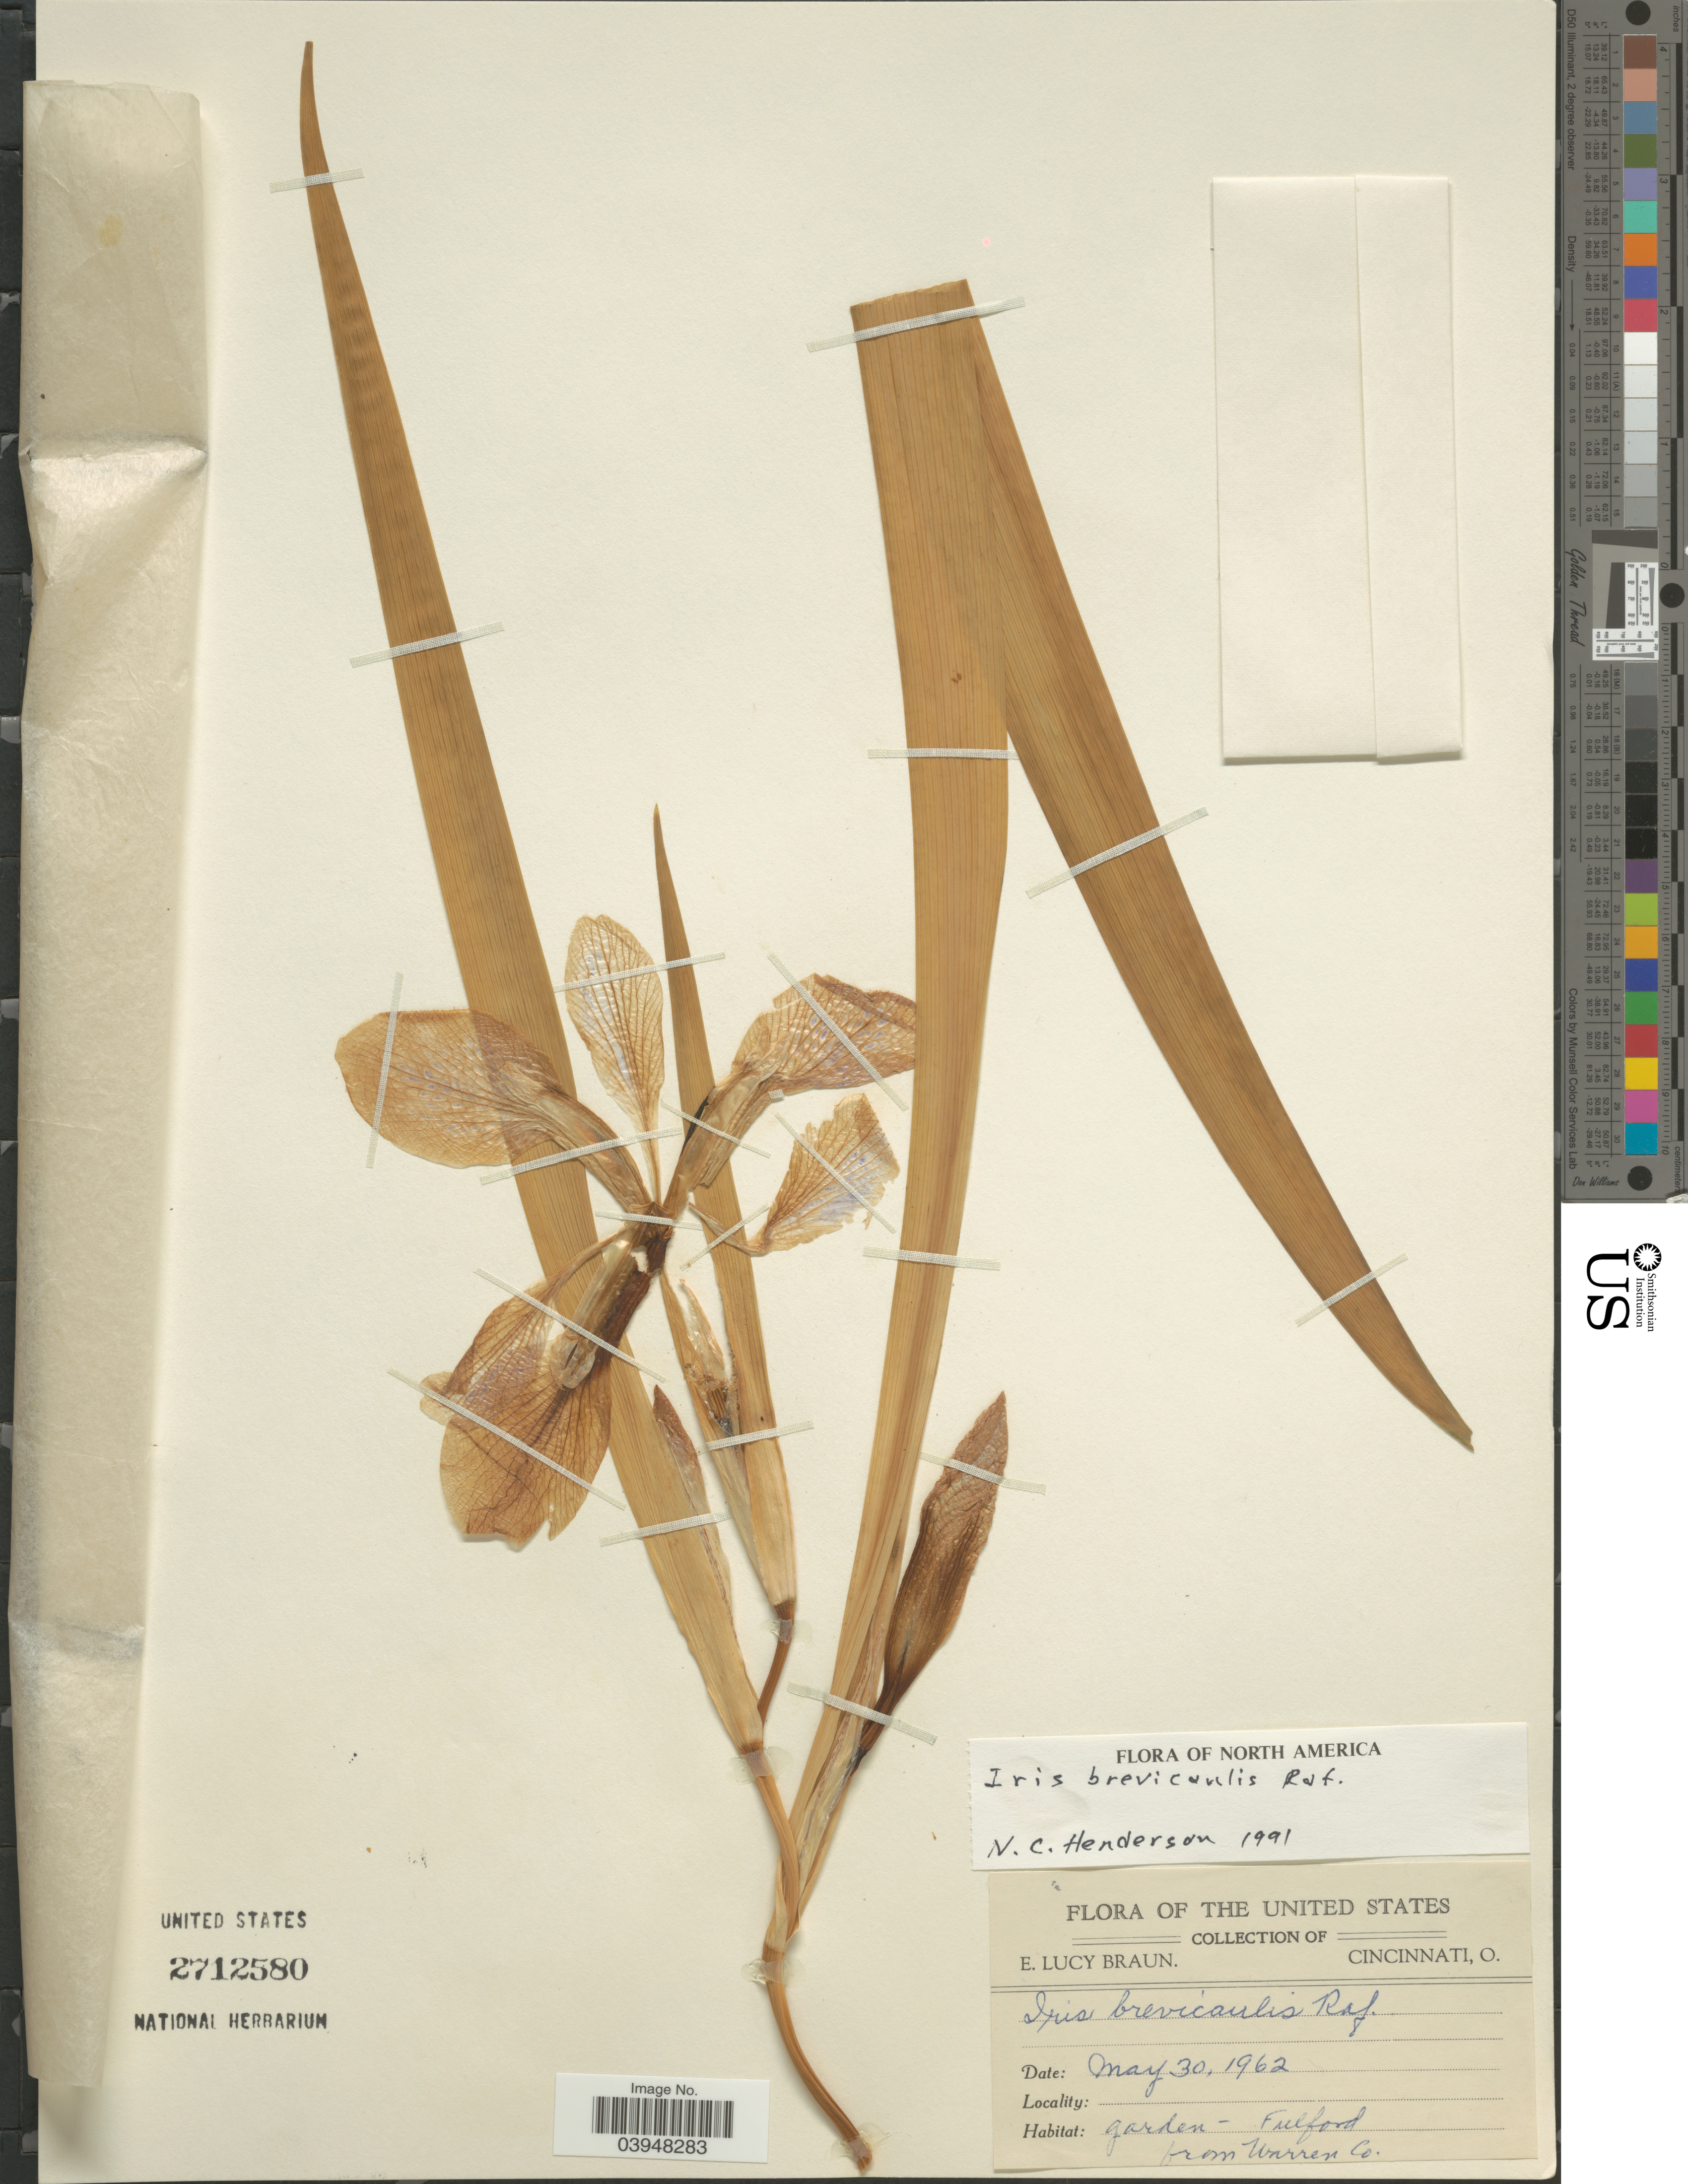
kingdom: Plantae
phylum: Tracheophyta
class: Liliopsida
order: Asparagales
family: Iridaceae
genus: Iris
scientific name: Iris brevicaulis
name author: Raf.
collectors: E. L. Braun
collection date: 1962-05-30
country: United States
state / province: Ohio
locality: Garden- Fulford. From Warren Co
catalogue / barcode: US 2712580